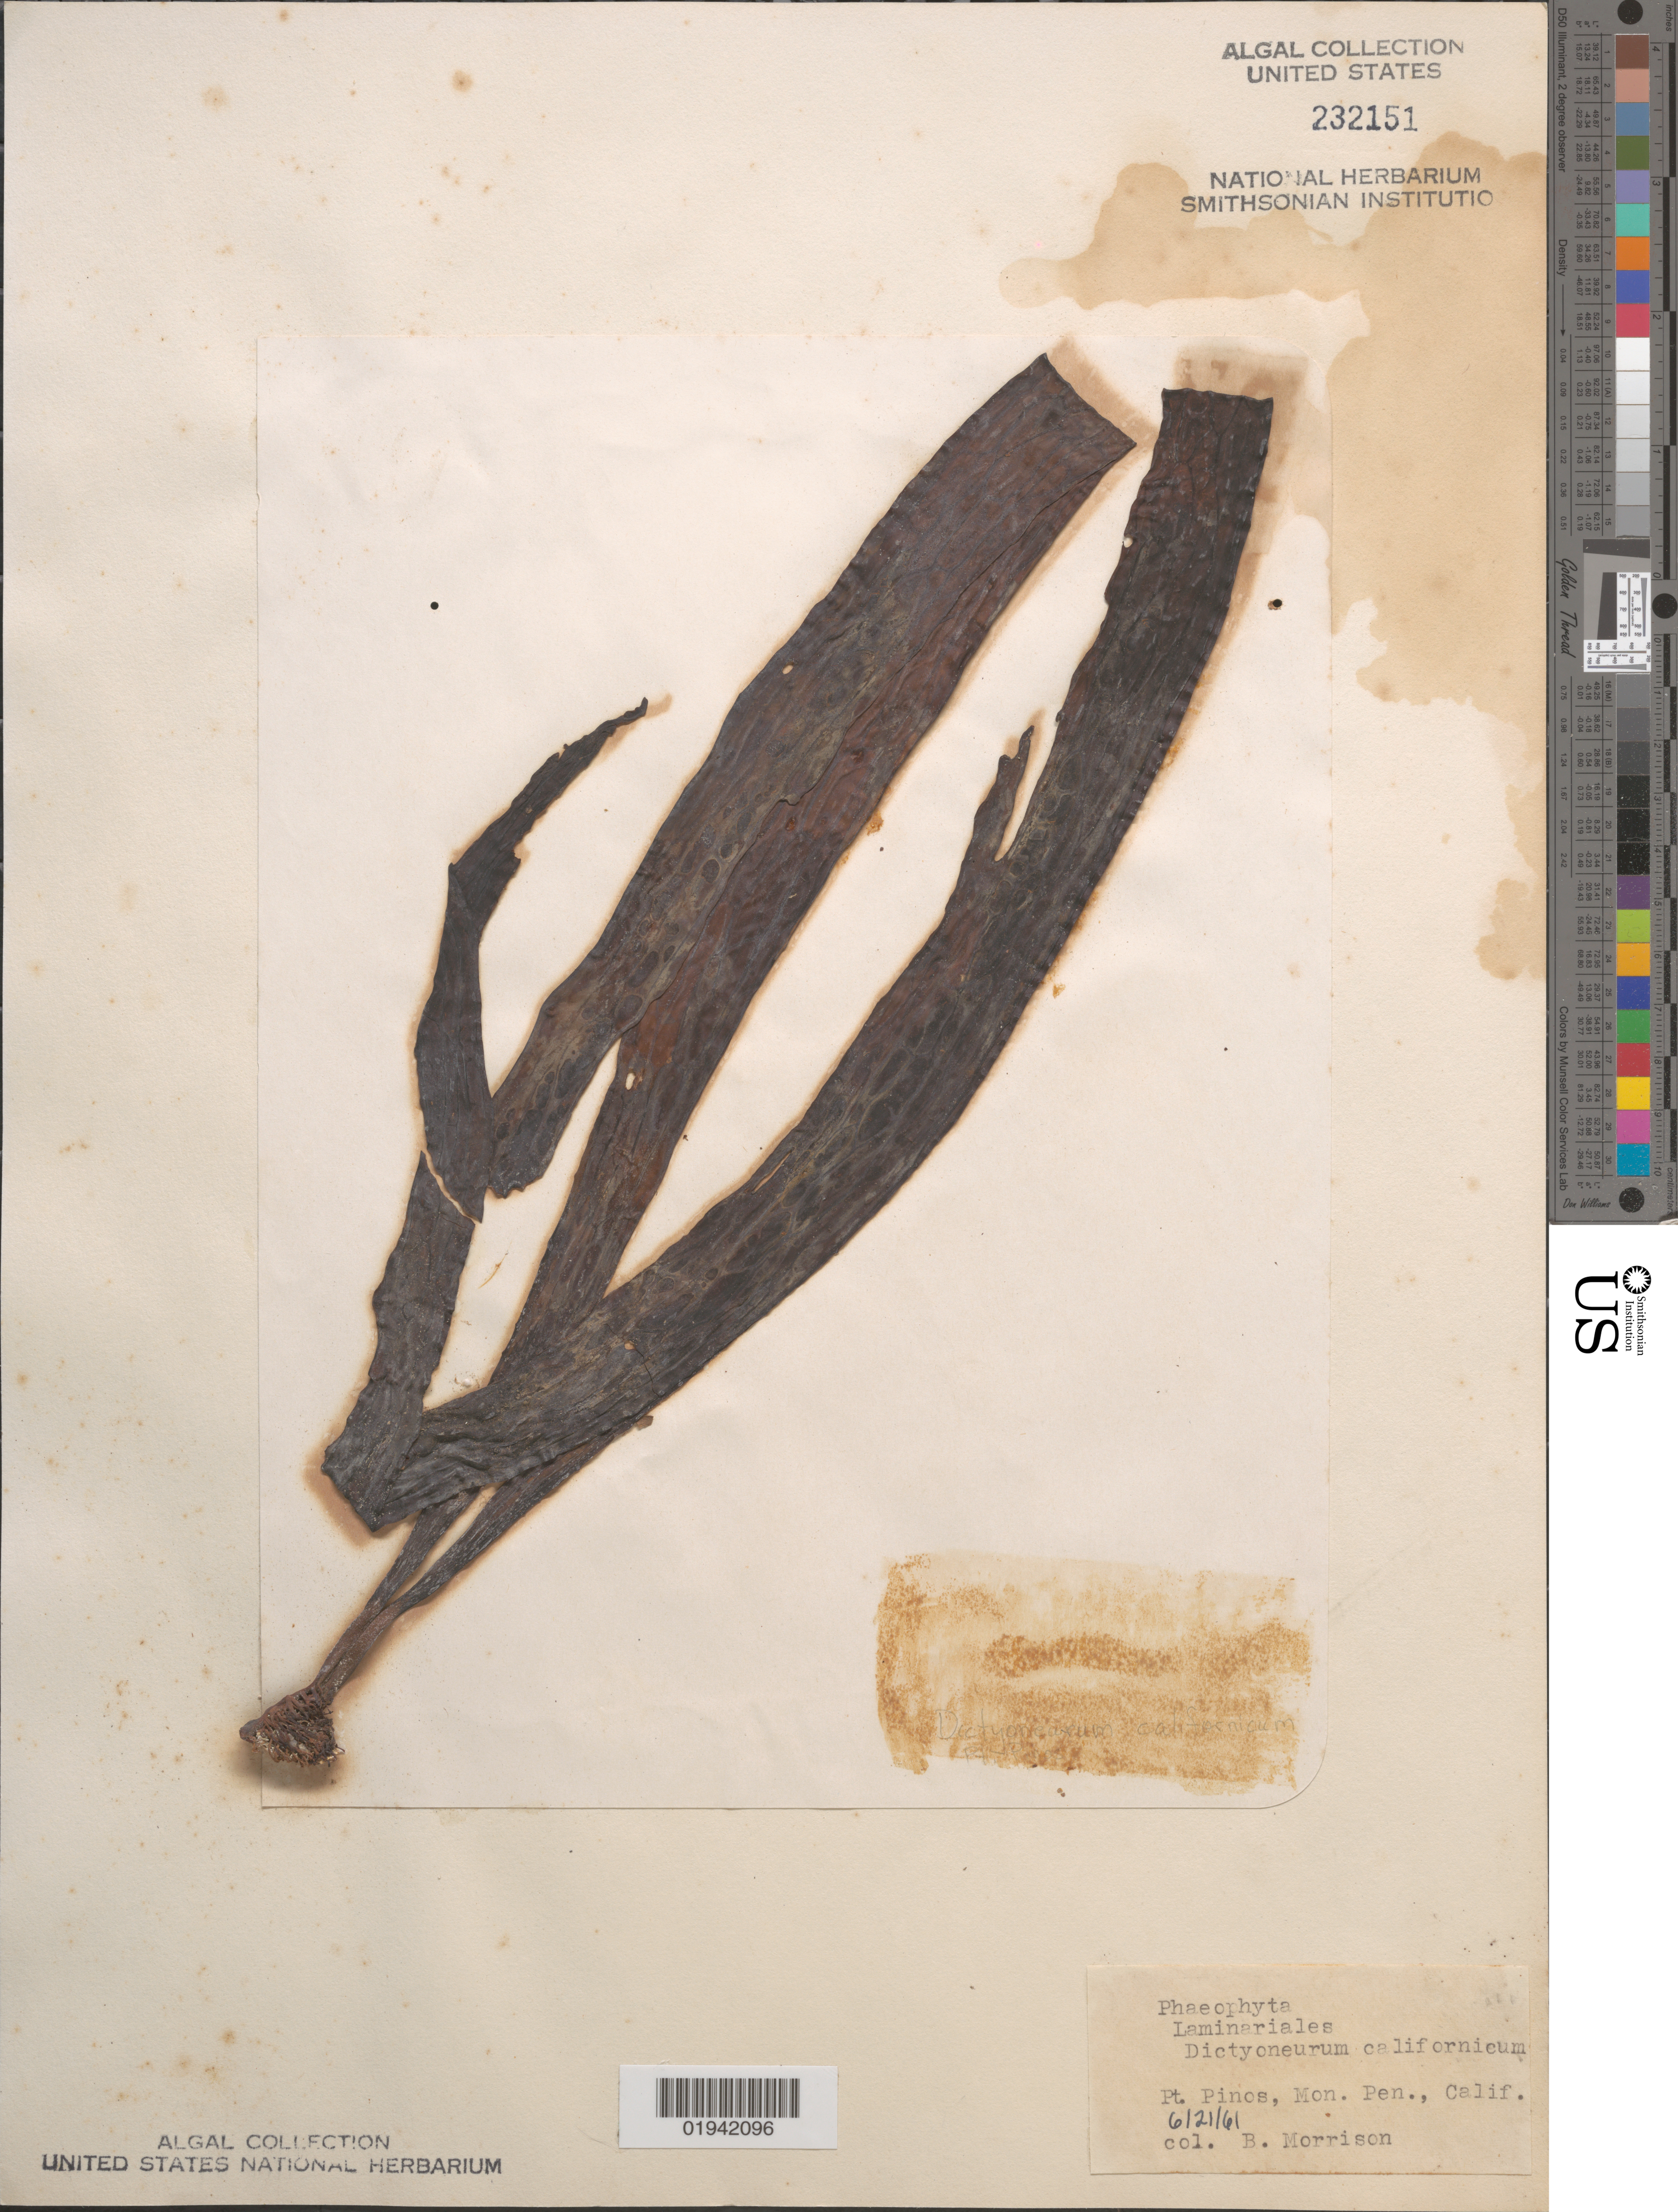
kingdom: Chromista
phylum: Ochrophyta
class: Phaeophyceae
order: Laminariales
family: Costariaceae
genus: Dictyoneurum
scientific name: Dictyoneurum californicum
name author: Rupr.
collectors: B. Morrison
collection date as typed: Transcribed d/m/y: 21/6/61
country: United States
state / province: California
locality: Pt. Pinos, Mon. Pen.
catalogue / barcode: US 232151